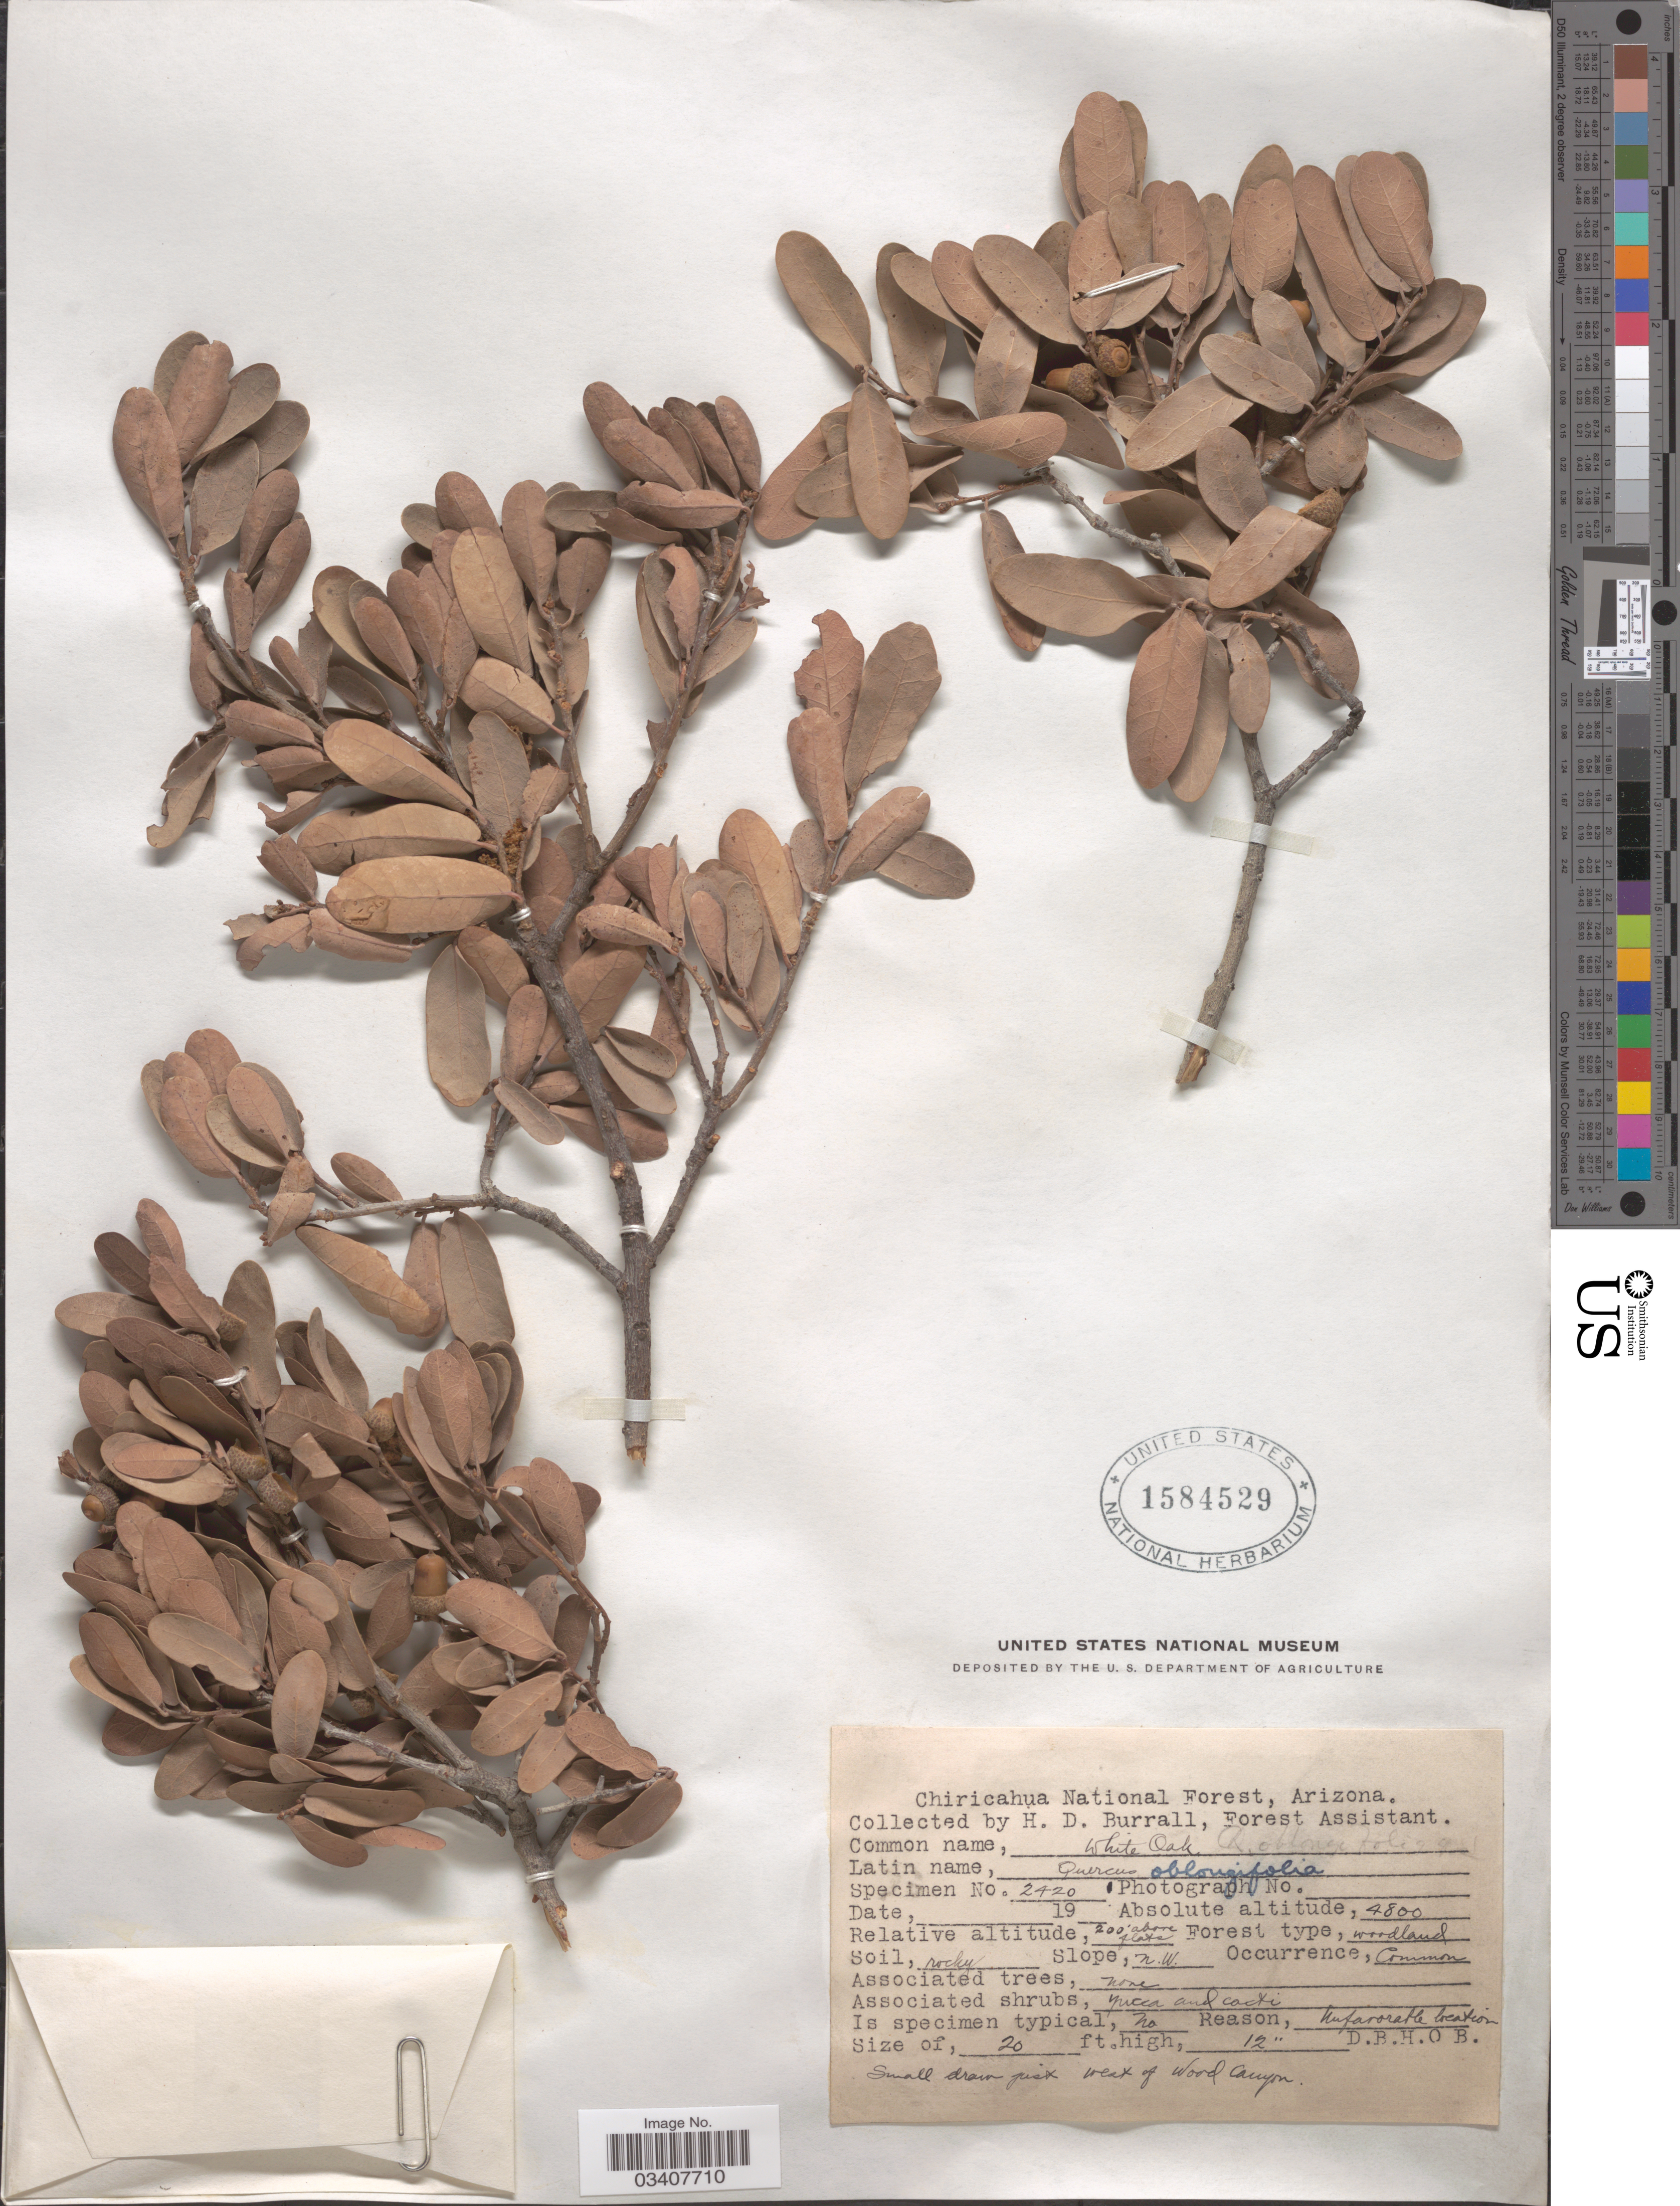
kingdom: Plantae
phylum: Tracheophyta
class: Magnoliopsida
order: Fagales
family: Fagaceae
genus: Quercus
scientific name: Quercus oblongifolia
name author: Torr.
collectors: H. Burrall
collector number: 2420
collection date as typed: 19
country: United States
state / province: Arizona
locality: Chiricahua National Forest. Slope, N.W.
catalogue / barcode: US 1584529